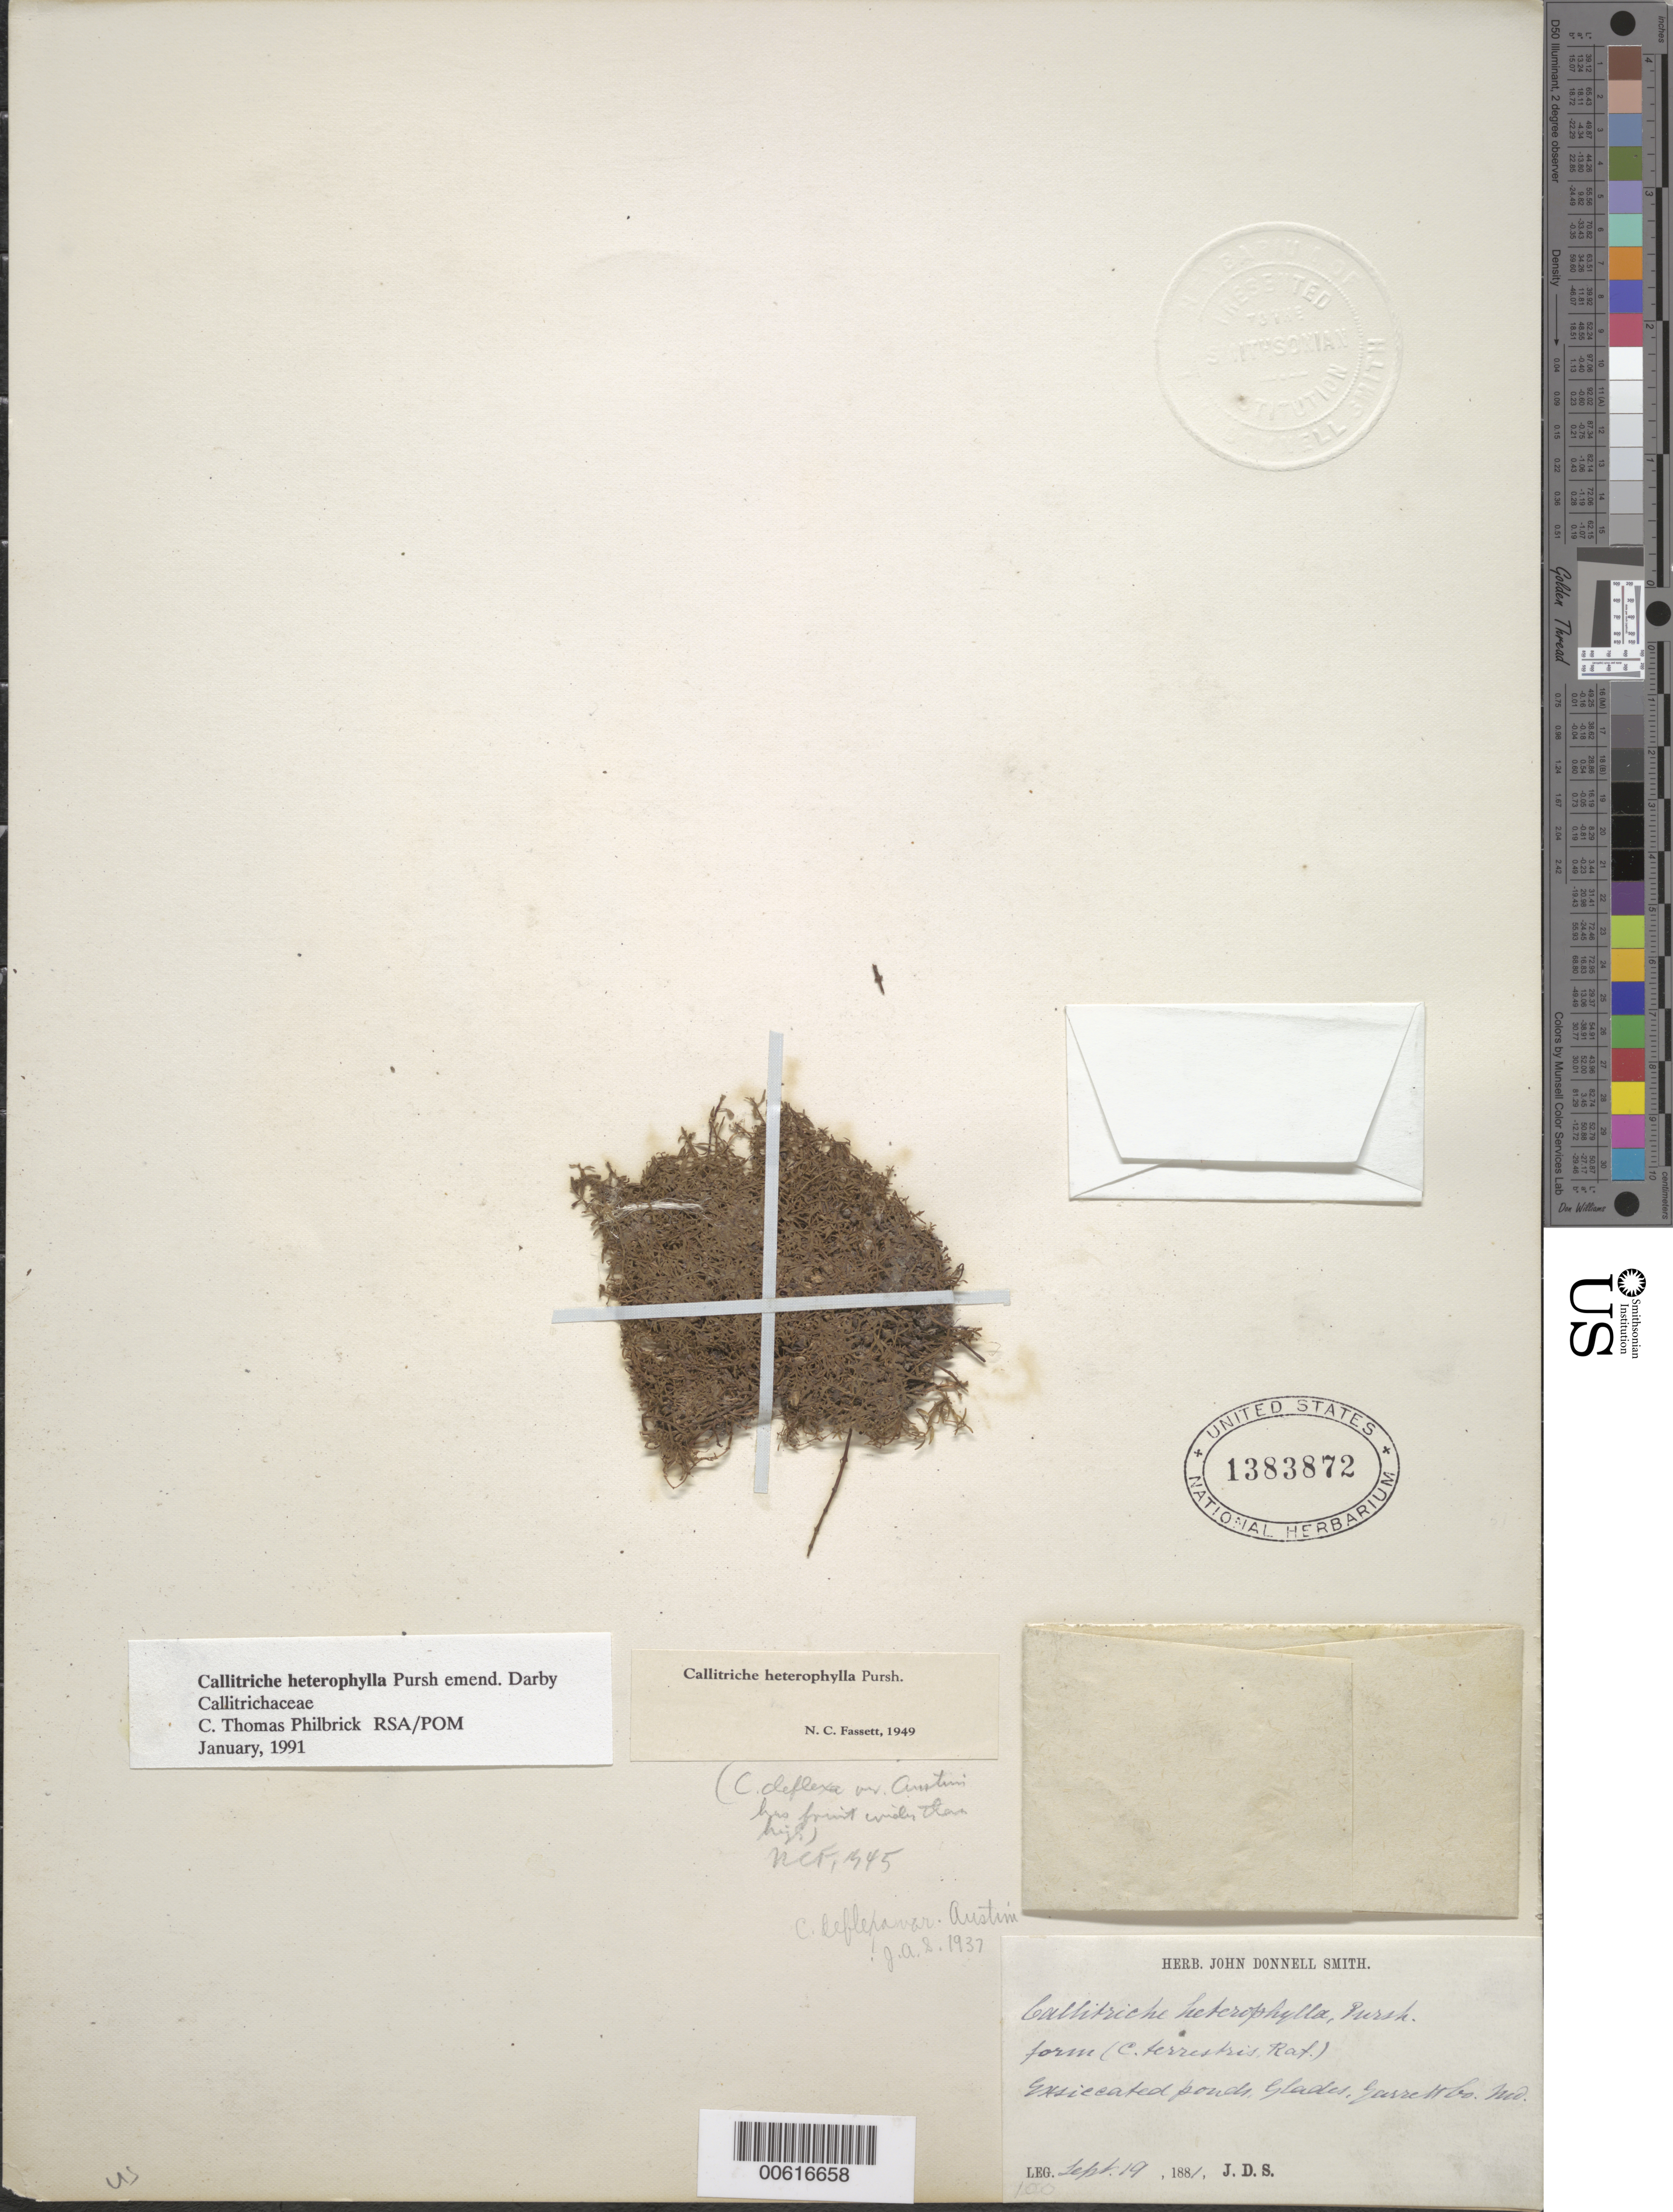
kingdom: Plantae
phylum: Tracheophyta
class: Magnoliopsida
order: Lamiales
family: Plantaginaceae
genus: Callitriche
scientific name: Callitriche heterophylla Pursh emend. Darby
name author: Pursh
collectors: J. Donnell Smith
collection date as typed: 19 Sep 1881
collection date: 1881-09-19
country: United States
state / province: Maryland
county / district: Garrett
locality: Exsiecated ponds, glades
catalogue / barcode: US 1383872